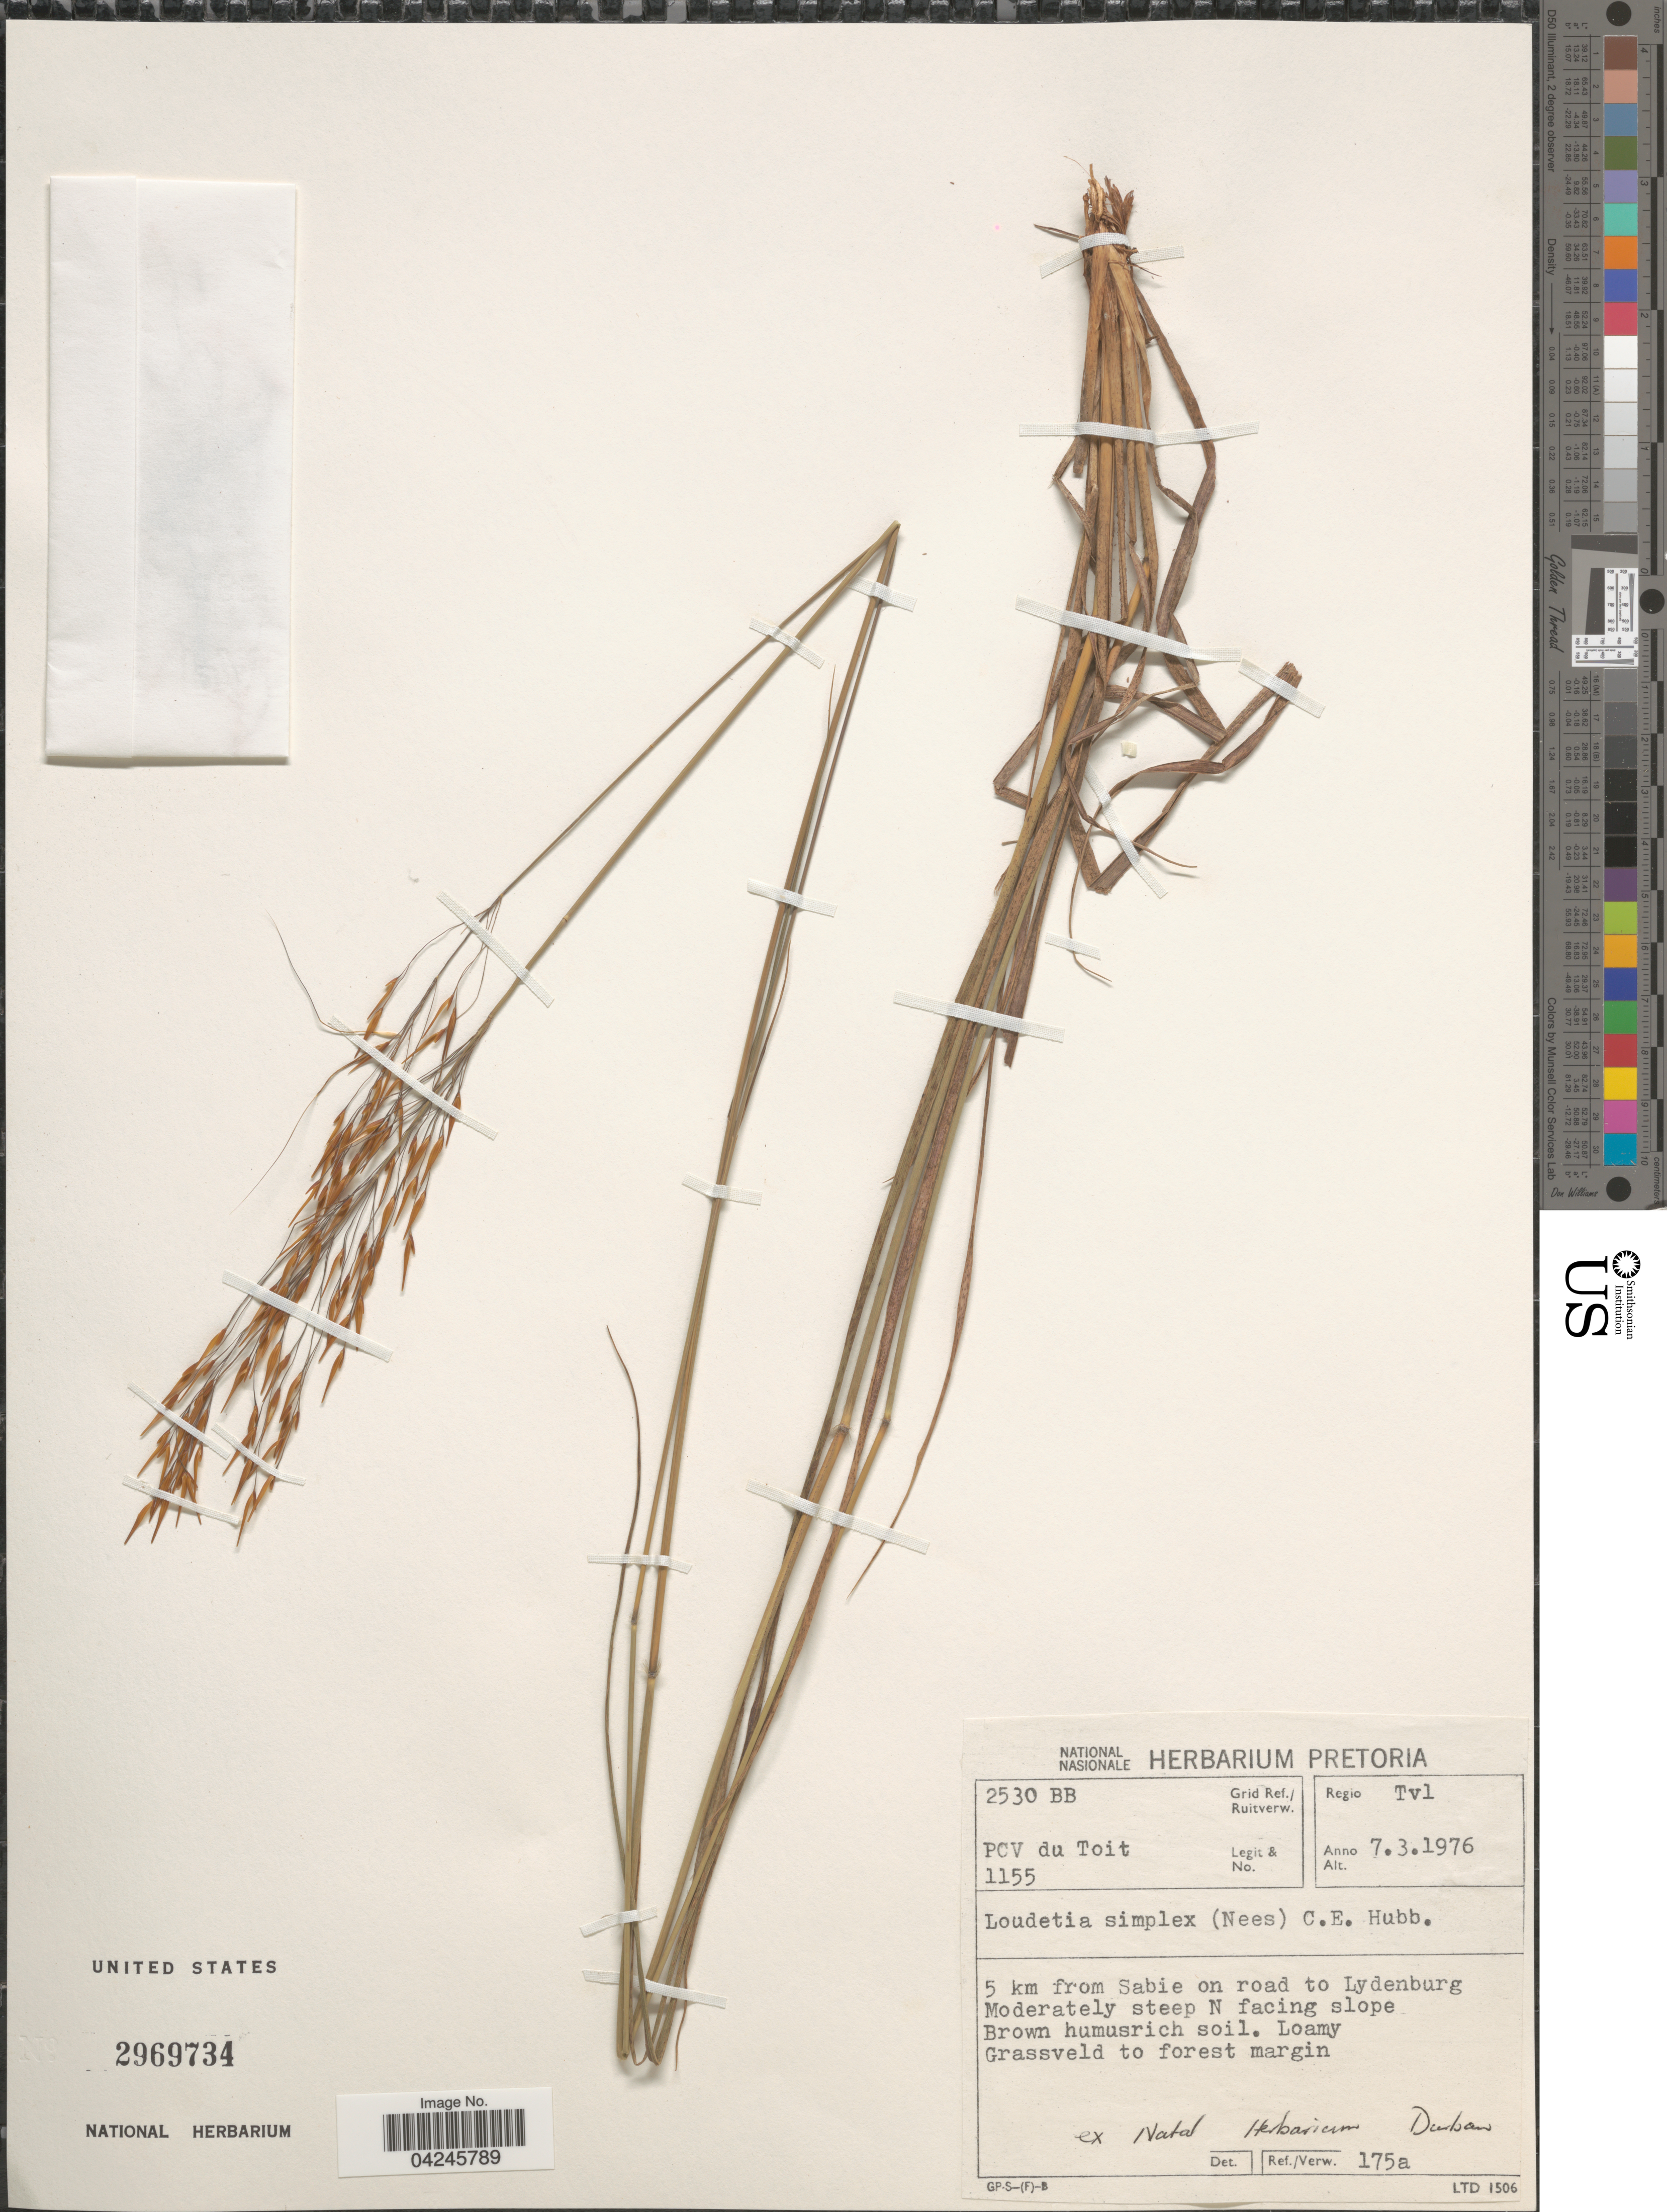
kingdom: Plantae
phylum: Tracheophyta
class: Liliopsida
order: Poales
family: Poaceae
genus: Loudetia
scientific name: Loudetia simplex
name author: (Nees) C.E. Hubb.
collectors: P. Du Toit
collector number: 1155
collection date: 1976-03-07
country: South Africa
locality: Grid Ref./ Ruitverw. 2530 BB. Regio Tvl. 5 km from Sabie on road to Lydenburg. Moderately steep N facing slope.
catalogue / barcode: US 2969734